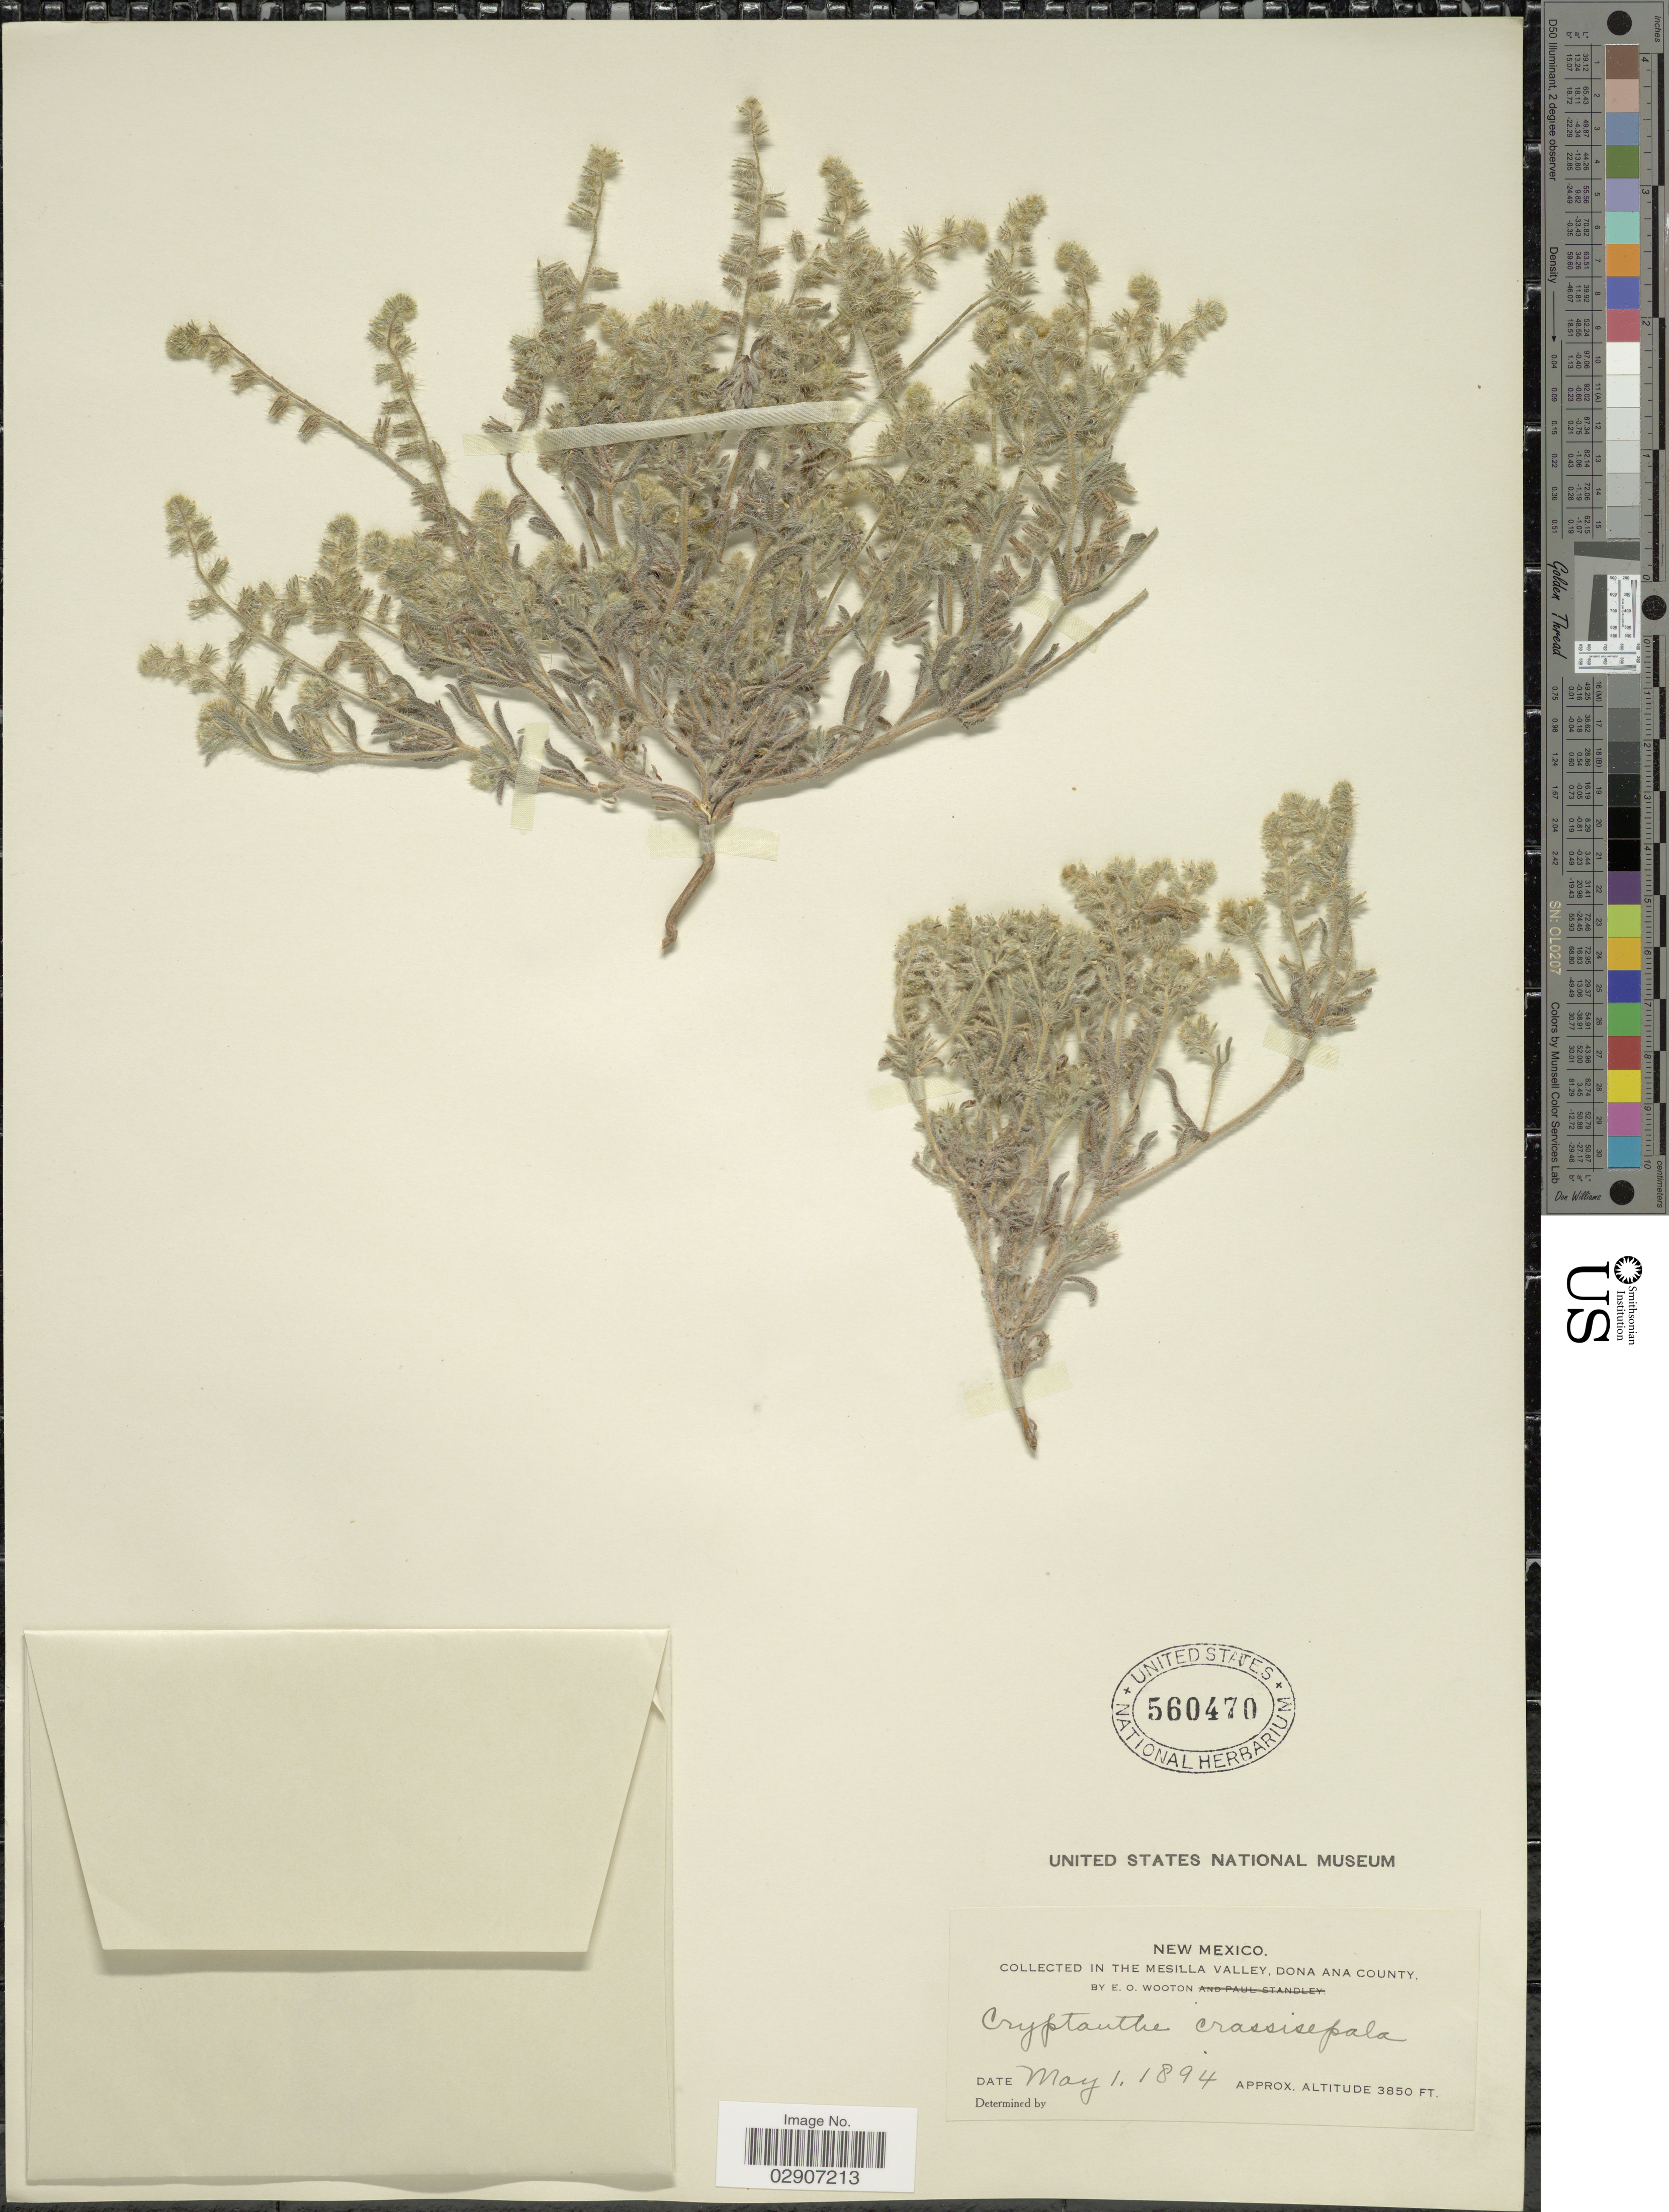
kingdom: Plantae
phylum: Tracheophyta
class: Magnoliopsida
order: Boraginales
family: Boraginaceae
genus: Cryptantha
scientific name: Cryptantha crassisepala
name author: (Torr. & A. Gray) Greene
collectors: E. O. Wooton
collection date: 1894-05-01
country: United States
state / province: New Mexico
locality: In the Mesilla Valley, Dona Ana County.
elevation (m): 1173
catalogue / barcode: US 560470